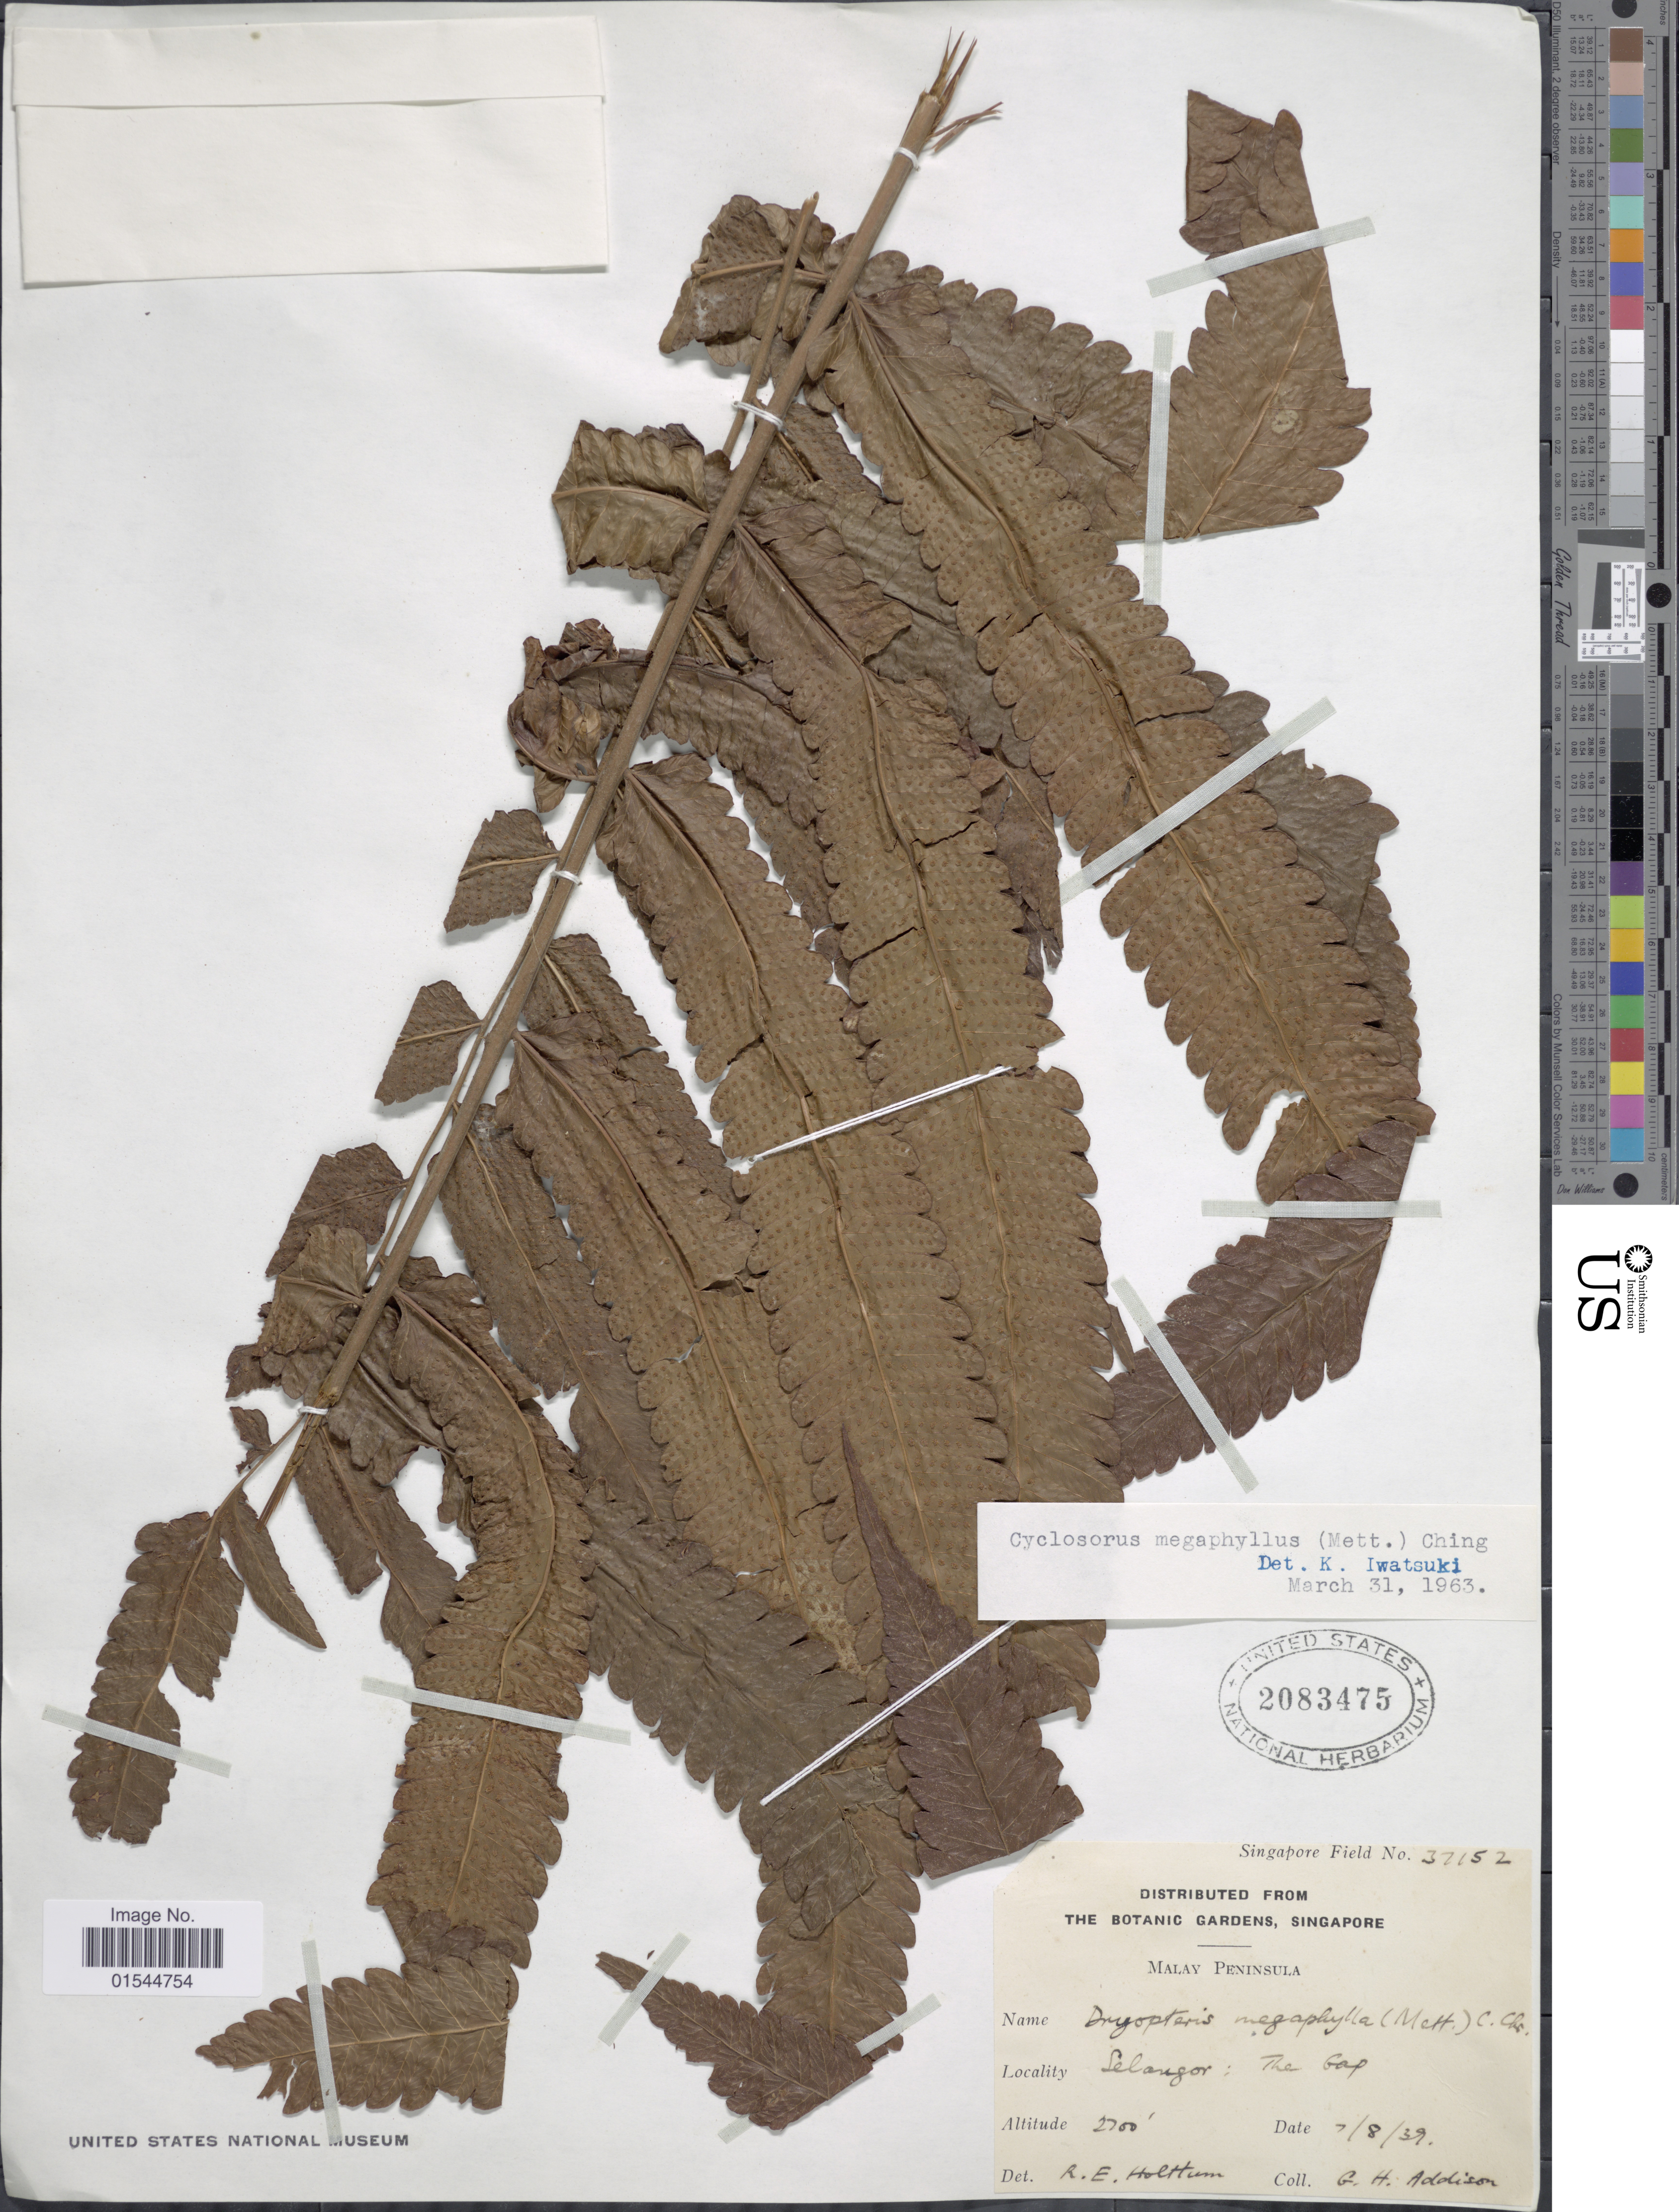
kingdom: Plantae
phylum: Tracheophyta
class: Polypodiopsida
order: Polypodiales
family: Thelypteridaceae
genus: Sphaerostephanos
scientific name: Sphaerostephanos penniger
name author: (Hook.) Holttum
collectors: G. Addison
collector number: Singapore Field No. 37152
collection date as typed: Transcribed d/m/y: 7/8/39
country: Malaysia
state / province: Selangor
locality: Malay Peninsula, Selangor: The Gap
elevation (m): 823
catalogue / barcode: US 2083475